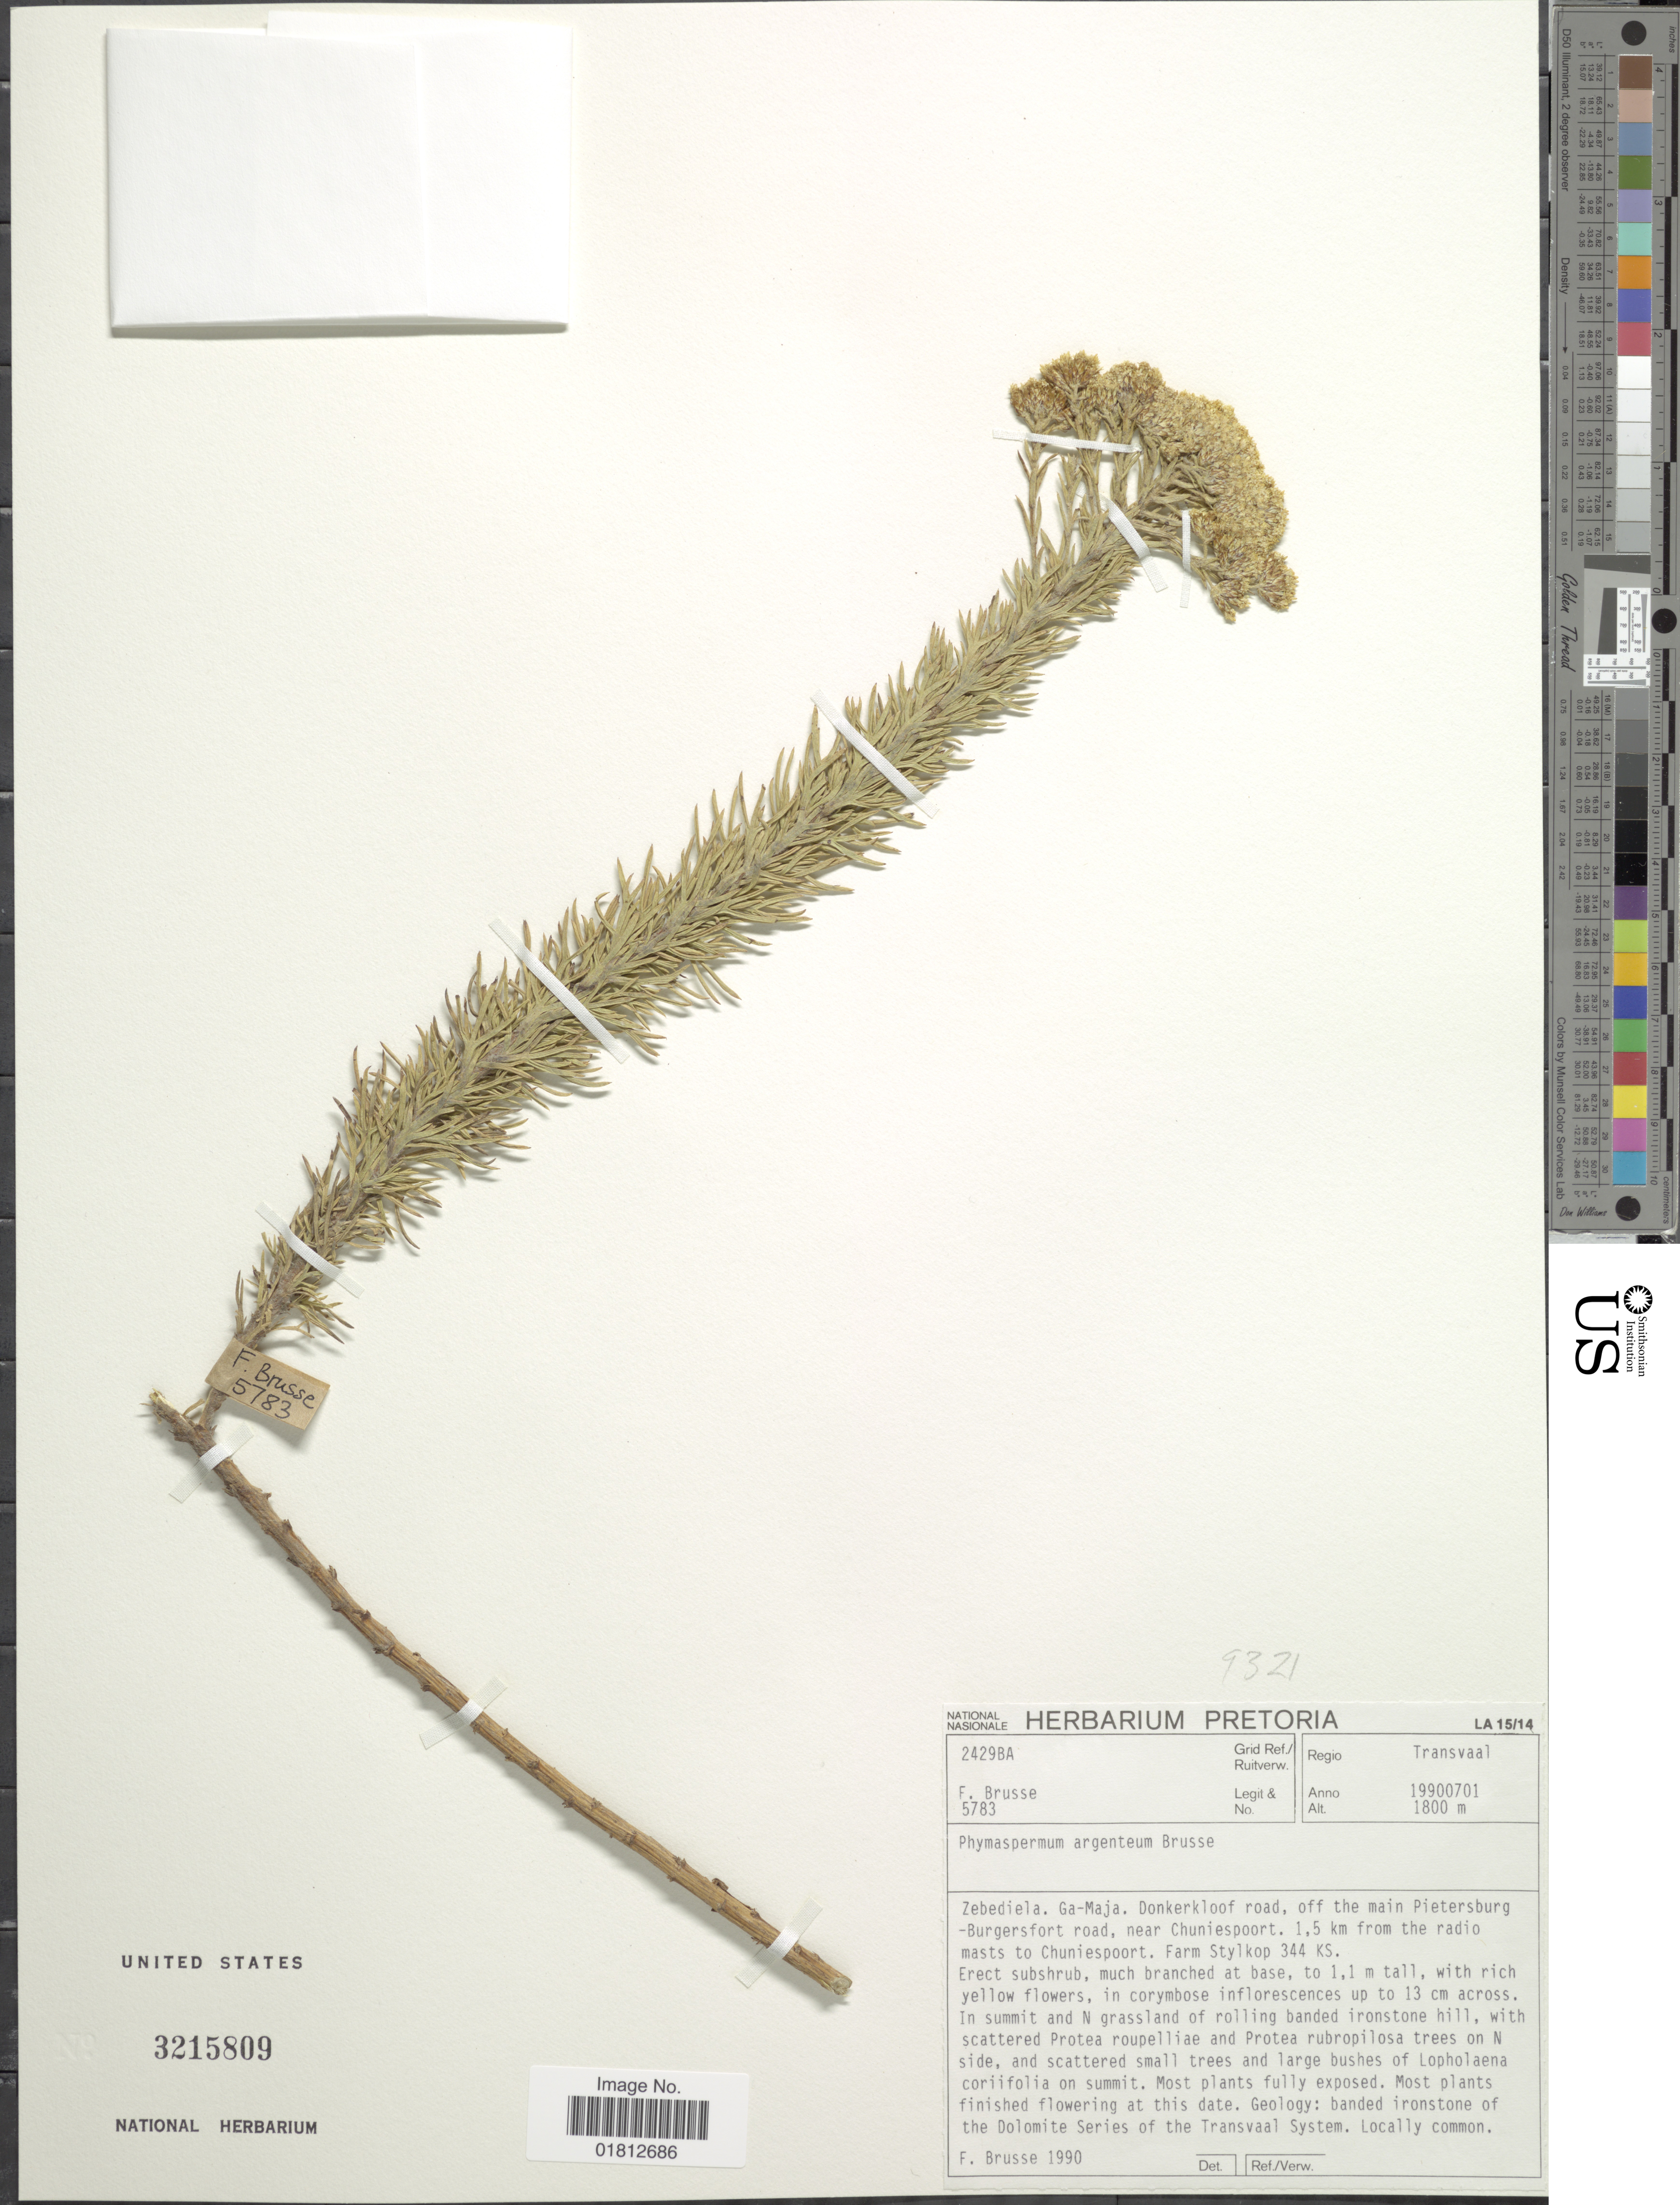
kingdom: Plantae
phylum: Tracheophyta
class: Magnoliopsida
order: Asterales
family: Asteraceae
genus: Phymaspermum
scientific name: Phymaspermum argenteum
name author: Brusse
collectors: F. A. Brusse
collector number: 5783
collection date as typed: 19900701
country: South Africa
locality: Transvaal, Zebediela, Ga-Maja, Donkerkloof road, off the main Pietersburg-Burgersfort road, near Chuniespoort, 1.5 km from the radio masts to Chuniespoort, Farm Stylkop 344 KS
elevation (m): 1800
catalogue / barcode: US 3215809